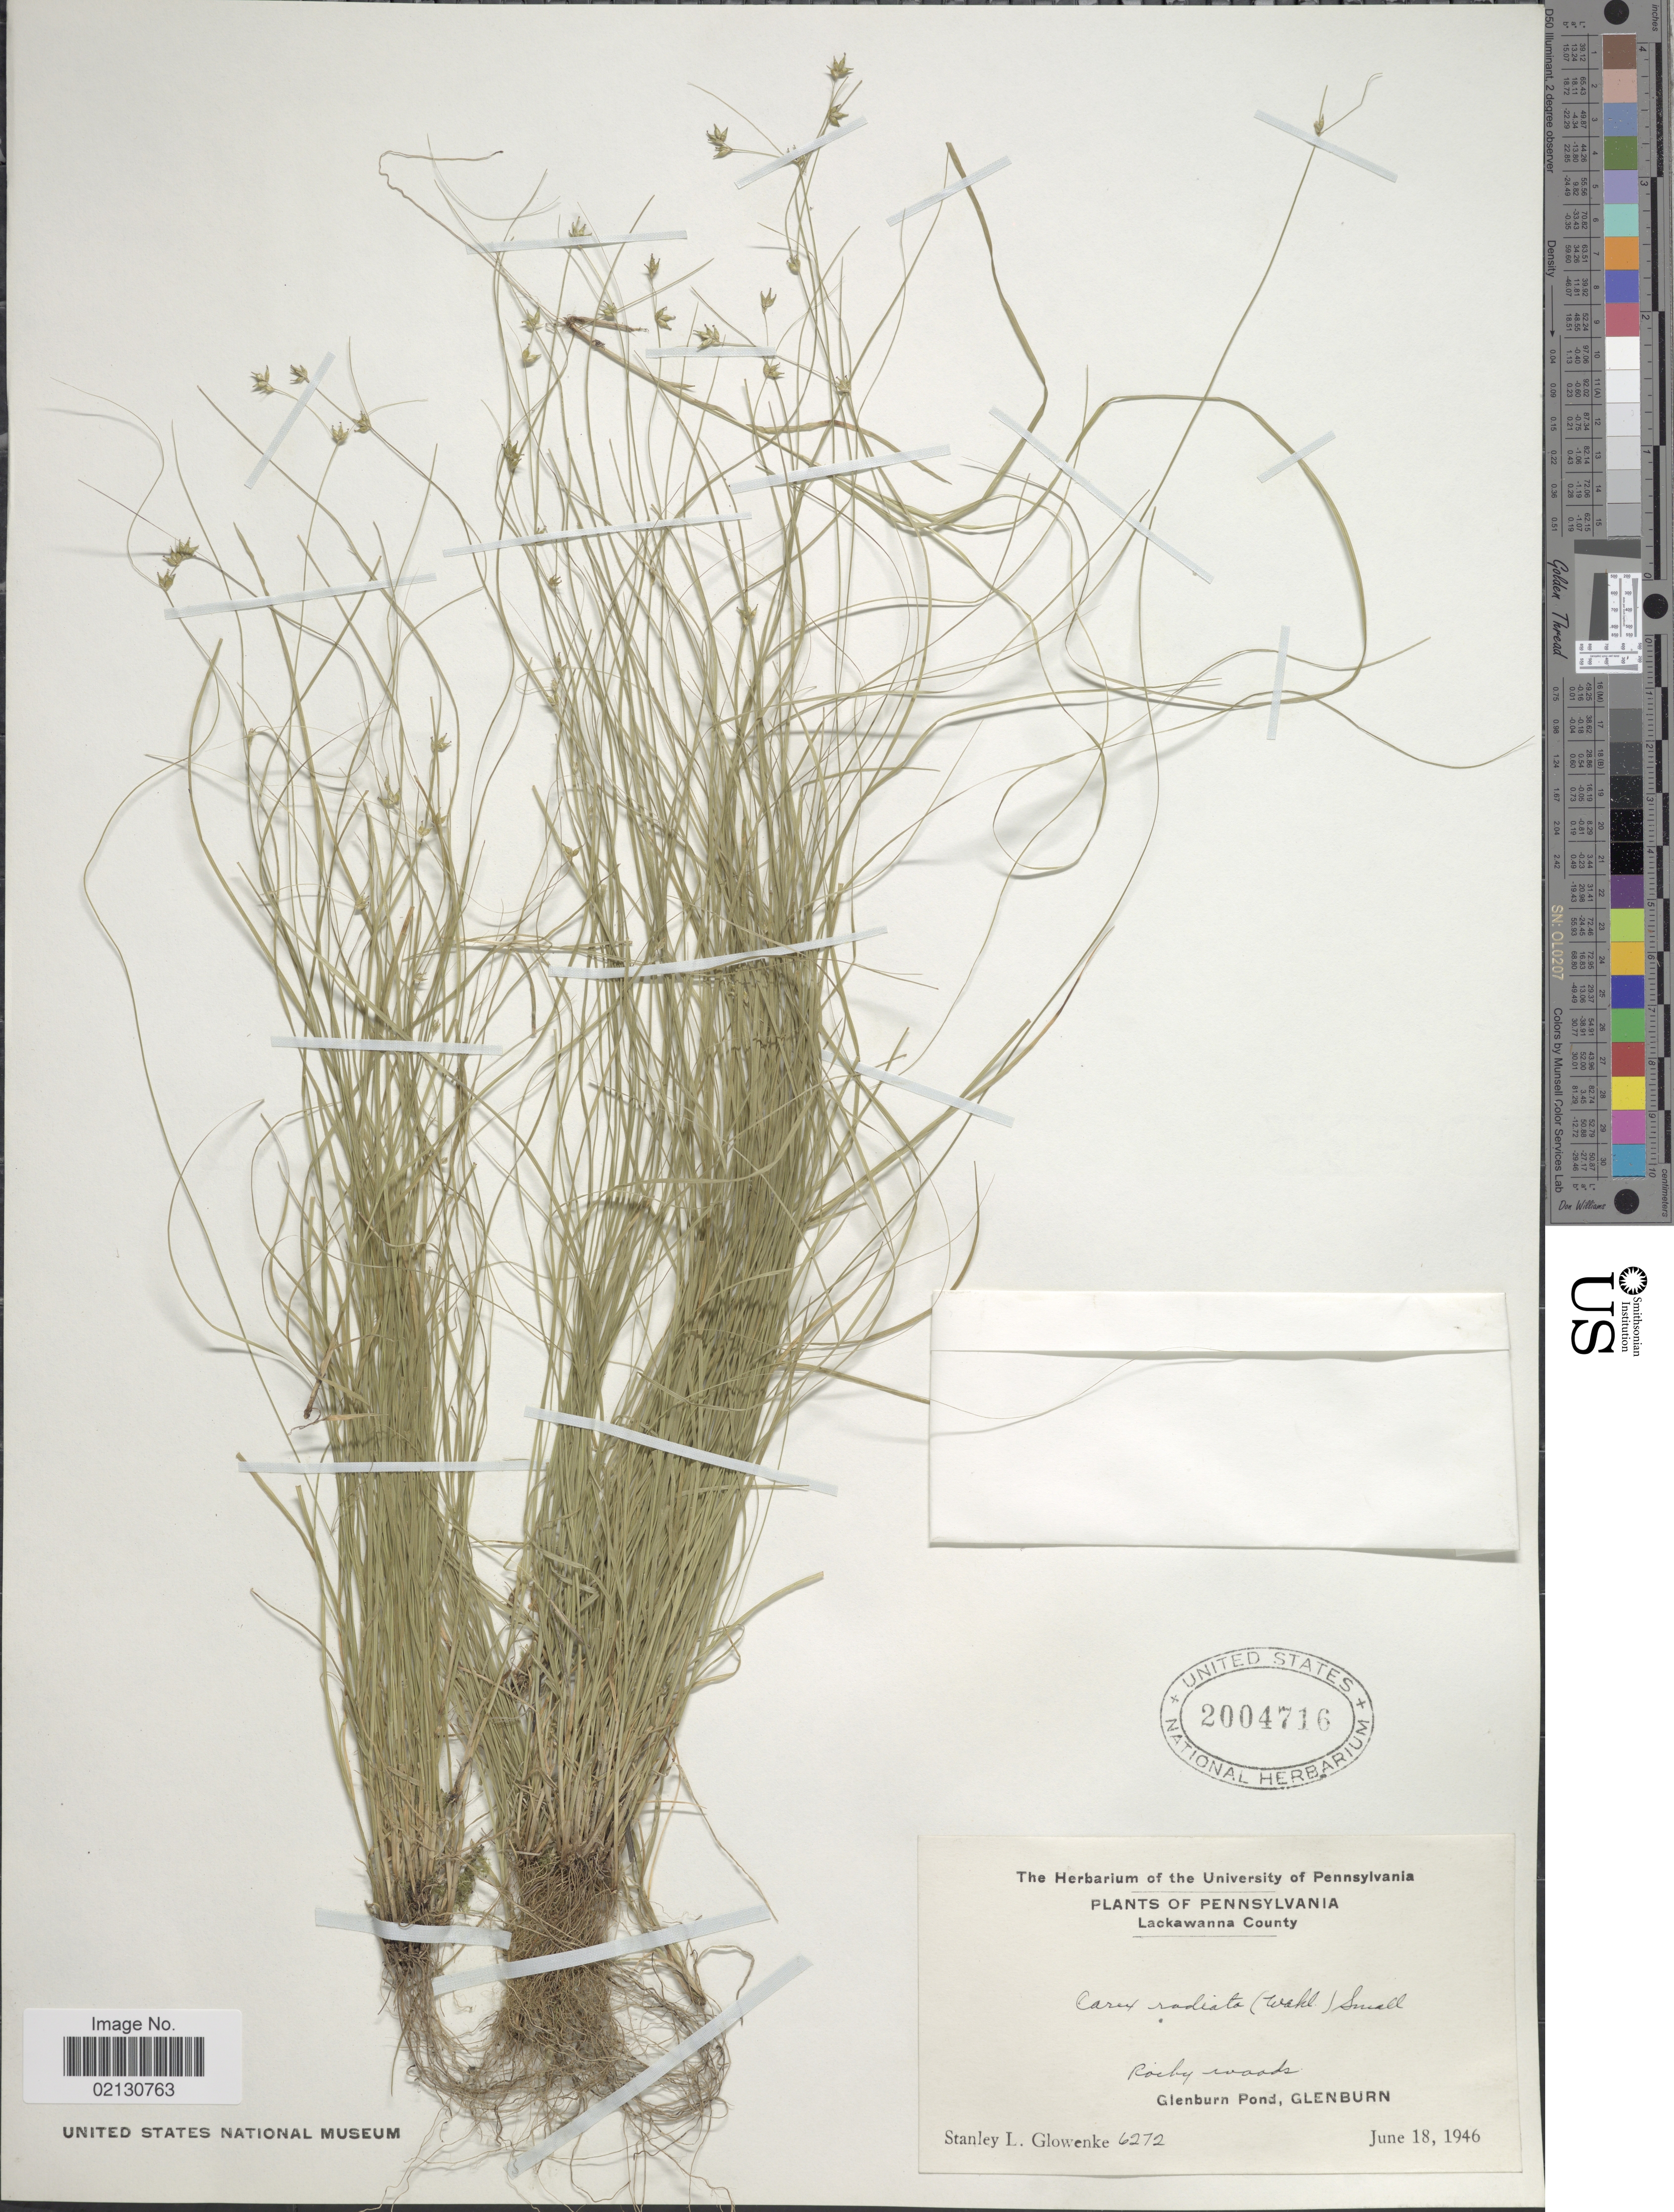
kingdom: Plantae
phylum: Tracheophyta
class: Liliopsida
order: Poales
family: Cyperaceae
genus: Carex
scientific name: Carex radiata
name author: (Wahlenb.) Small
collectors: S. Glowenke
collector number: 6272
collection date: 1946-06-18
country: United States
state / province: Pennsylvania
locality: Lackawanna County. Glenburn Pond, Glenburn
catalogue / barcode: US 2004716